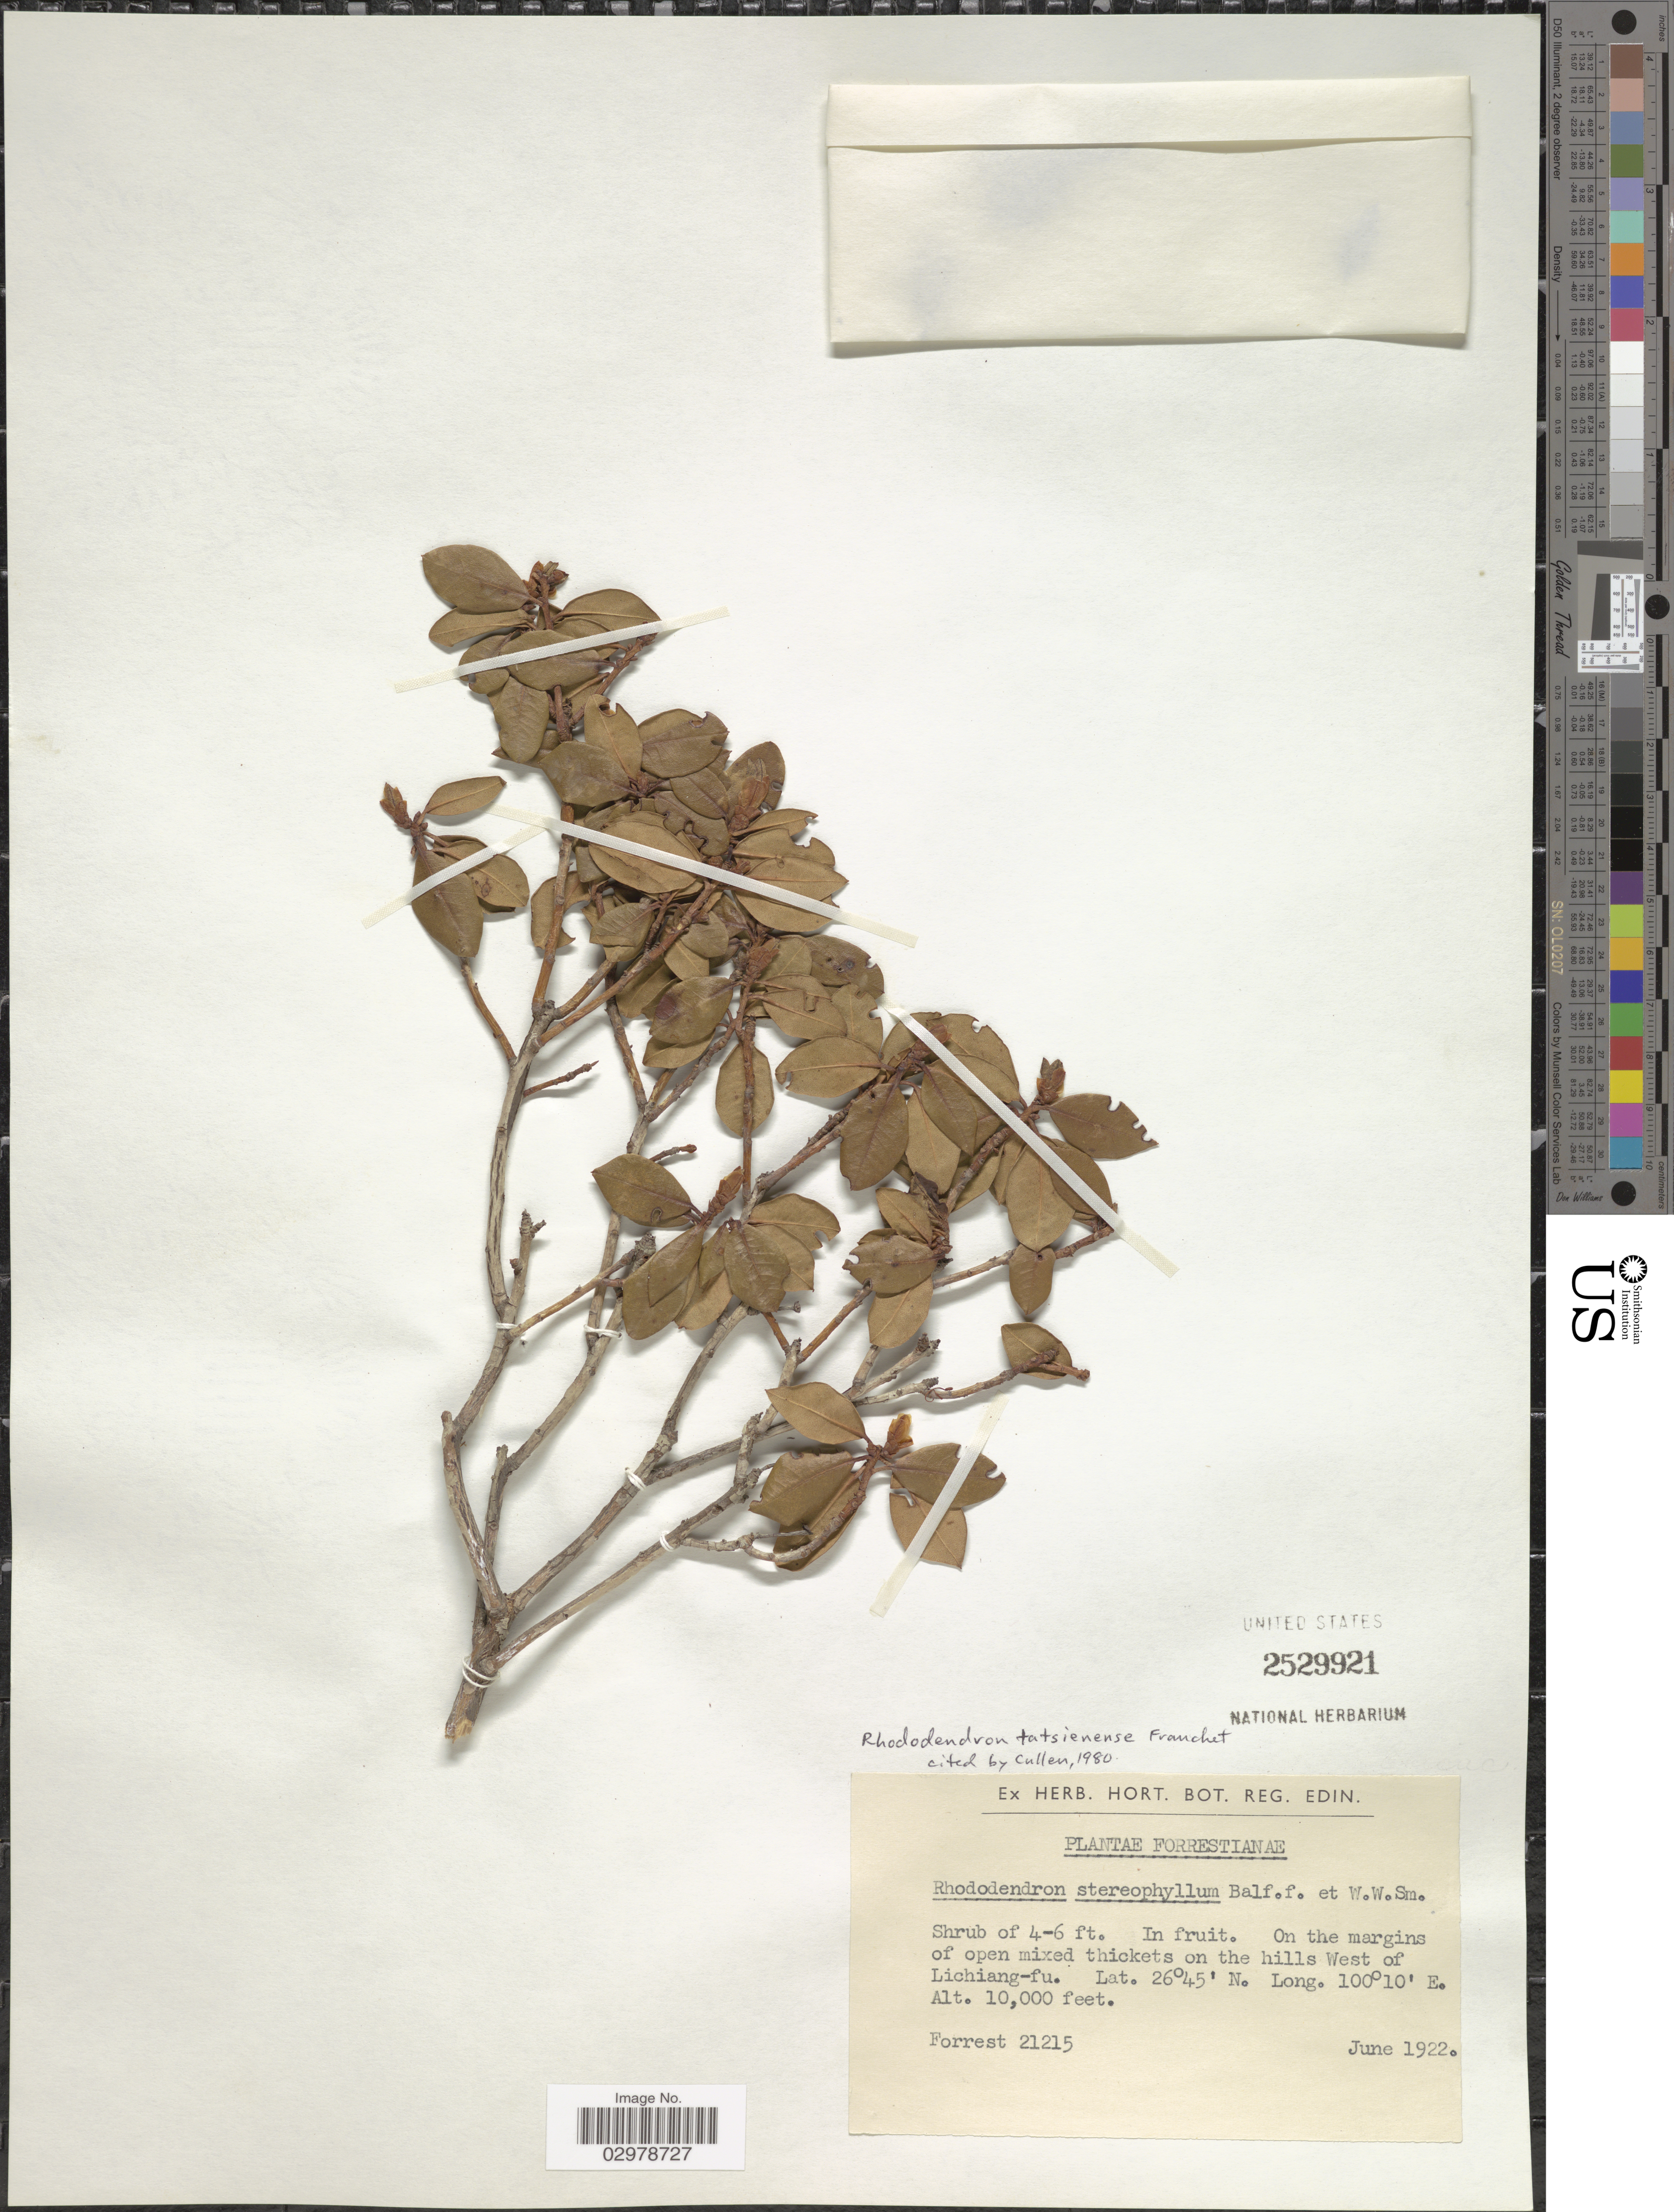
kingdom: Plantae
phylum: Tracheophyta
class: Magnoliopsida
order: Ericales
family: Ericaceae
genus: Rhododendron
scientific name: Rhododendron tatsienense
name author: Franch.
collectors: -. Forrest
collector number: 21215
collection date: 1922-06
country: China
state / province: Yunnan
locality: West of Lichiang-fu.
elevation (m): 3048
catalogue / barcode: US 2529921